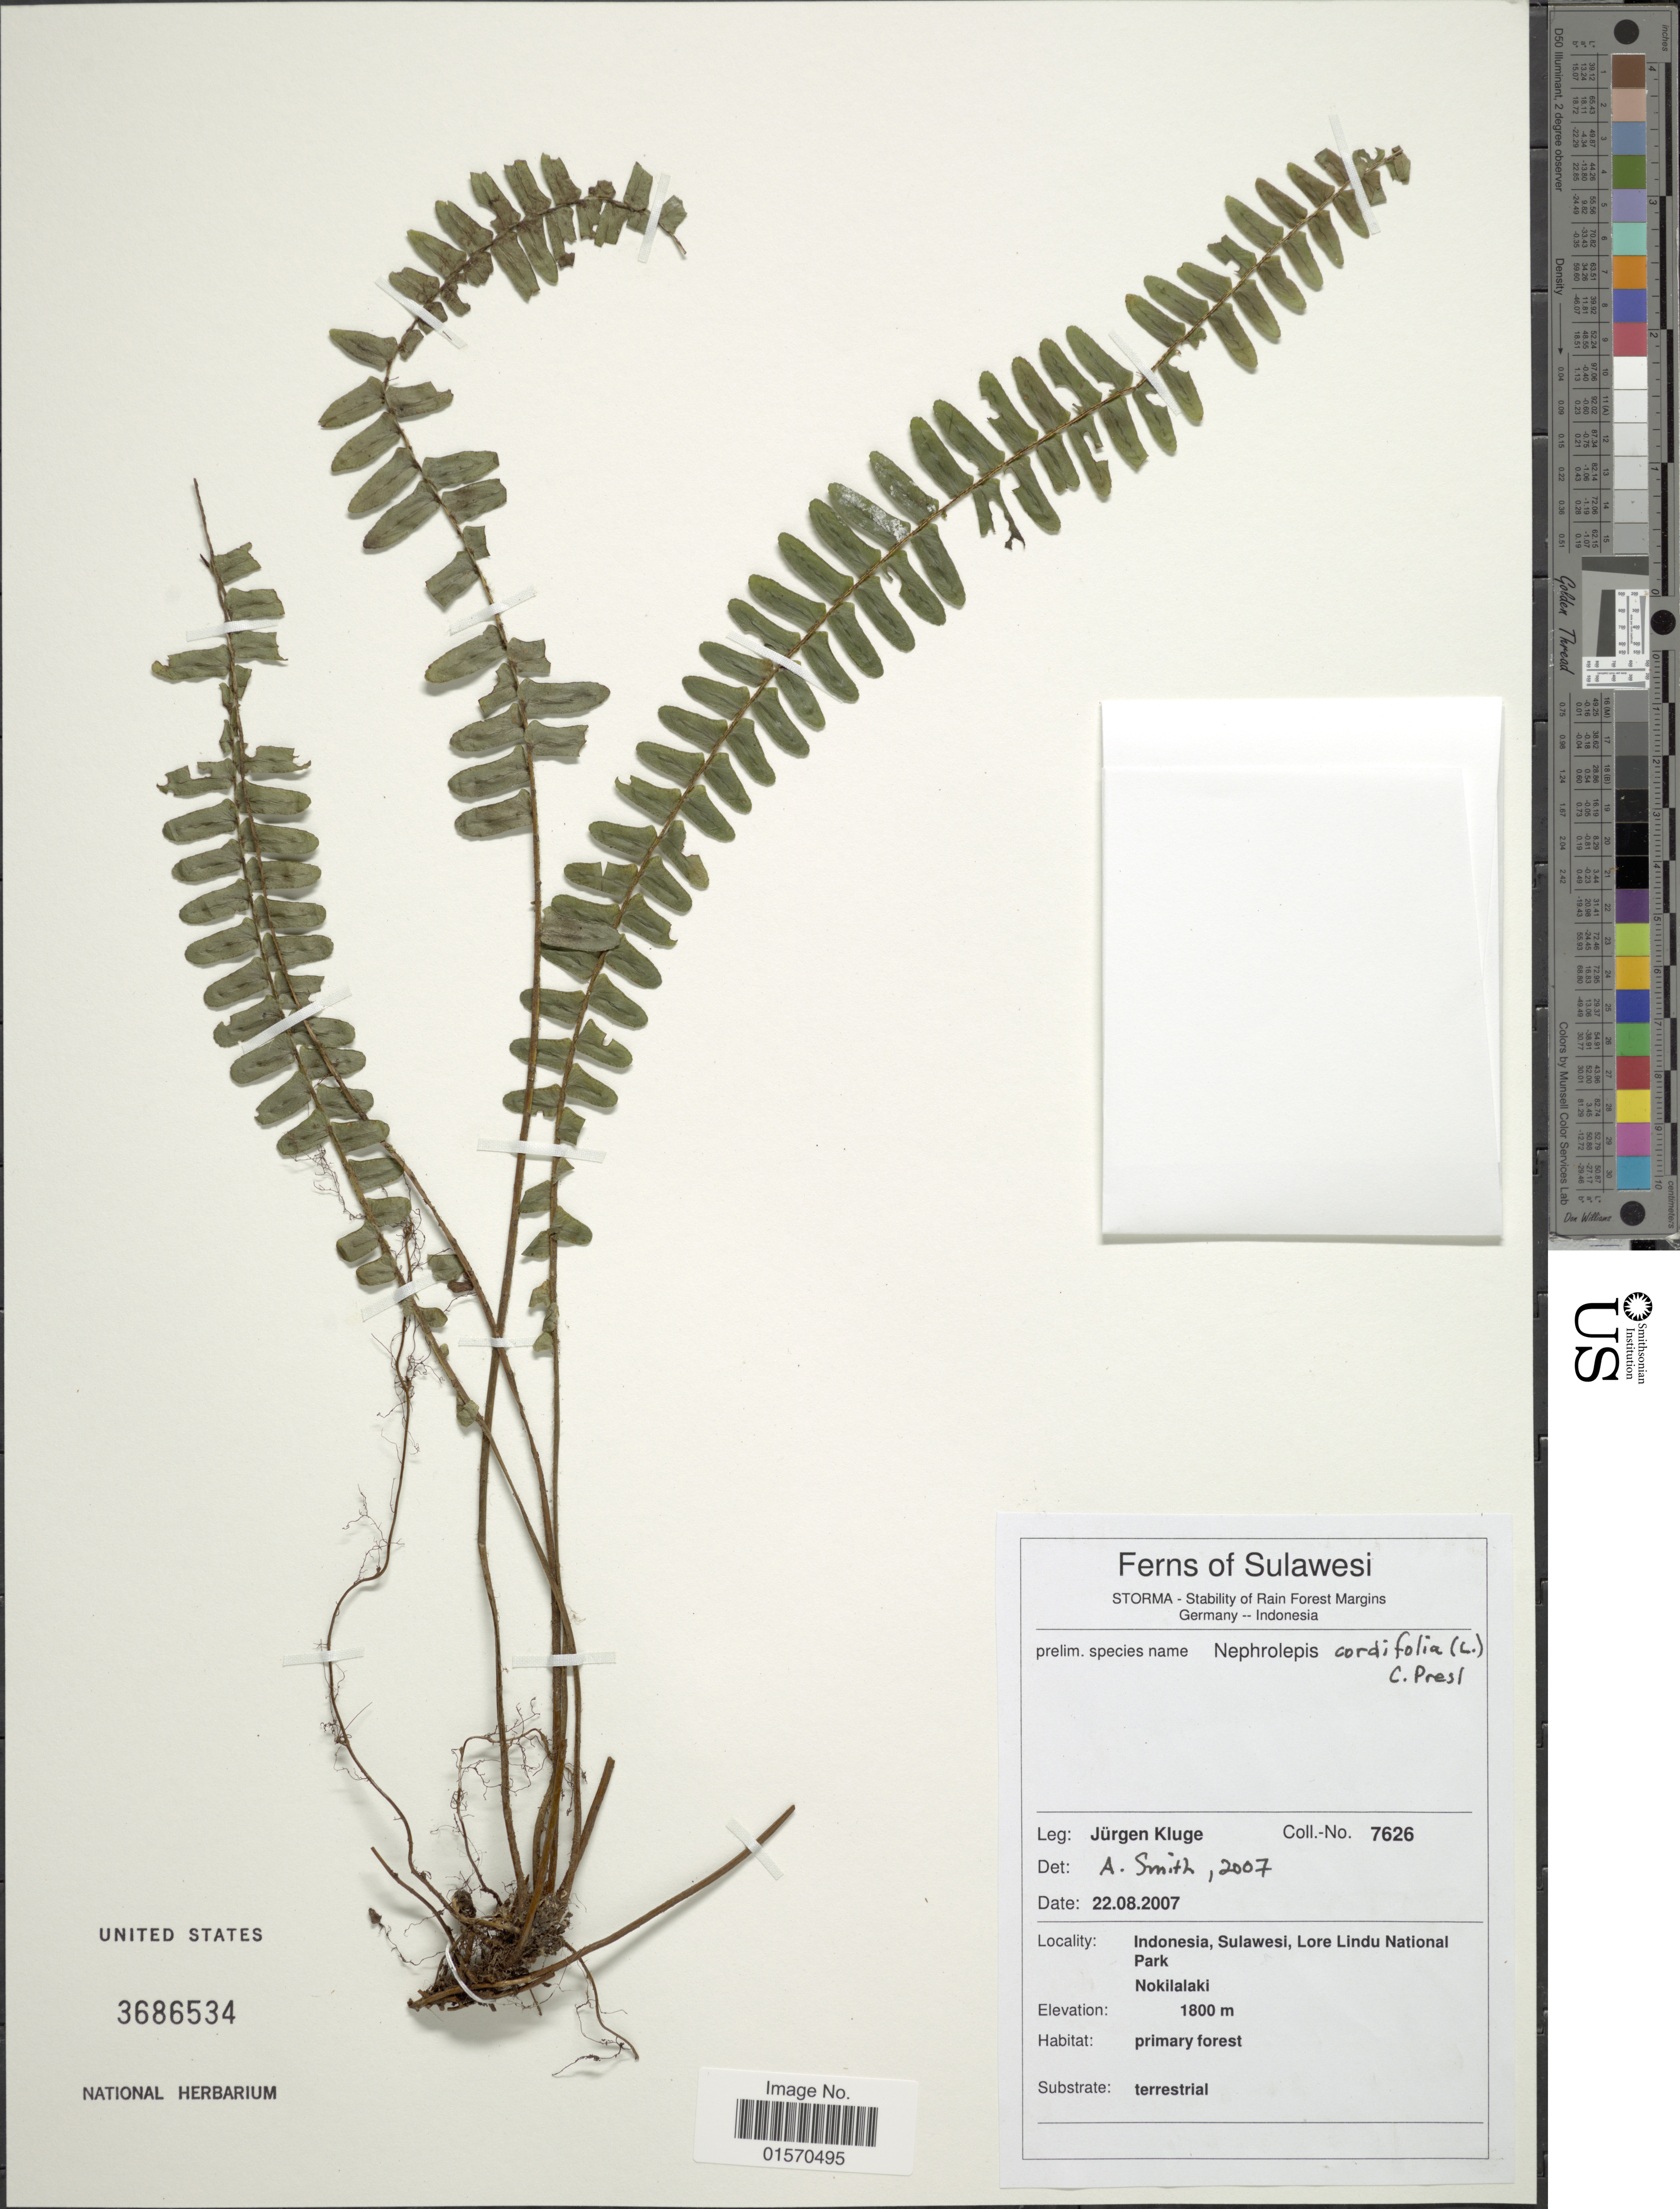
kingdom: Plantae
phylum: Tracheophyta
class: Polypodiopsida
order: Polypodiales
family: Nephrolepidaceae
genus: Nephrolepis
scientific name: Nephrolepis cordifolia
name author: (L.) C. Presl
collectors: J. Kluge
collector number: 7626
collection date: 2007-08-22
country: Indonesia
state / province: Sulawesi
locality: Lore Lindu National Park. Nokilalaki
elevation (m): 1800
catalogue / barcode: US 3686534